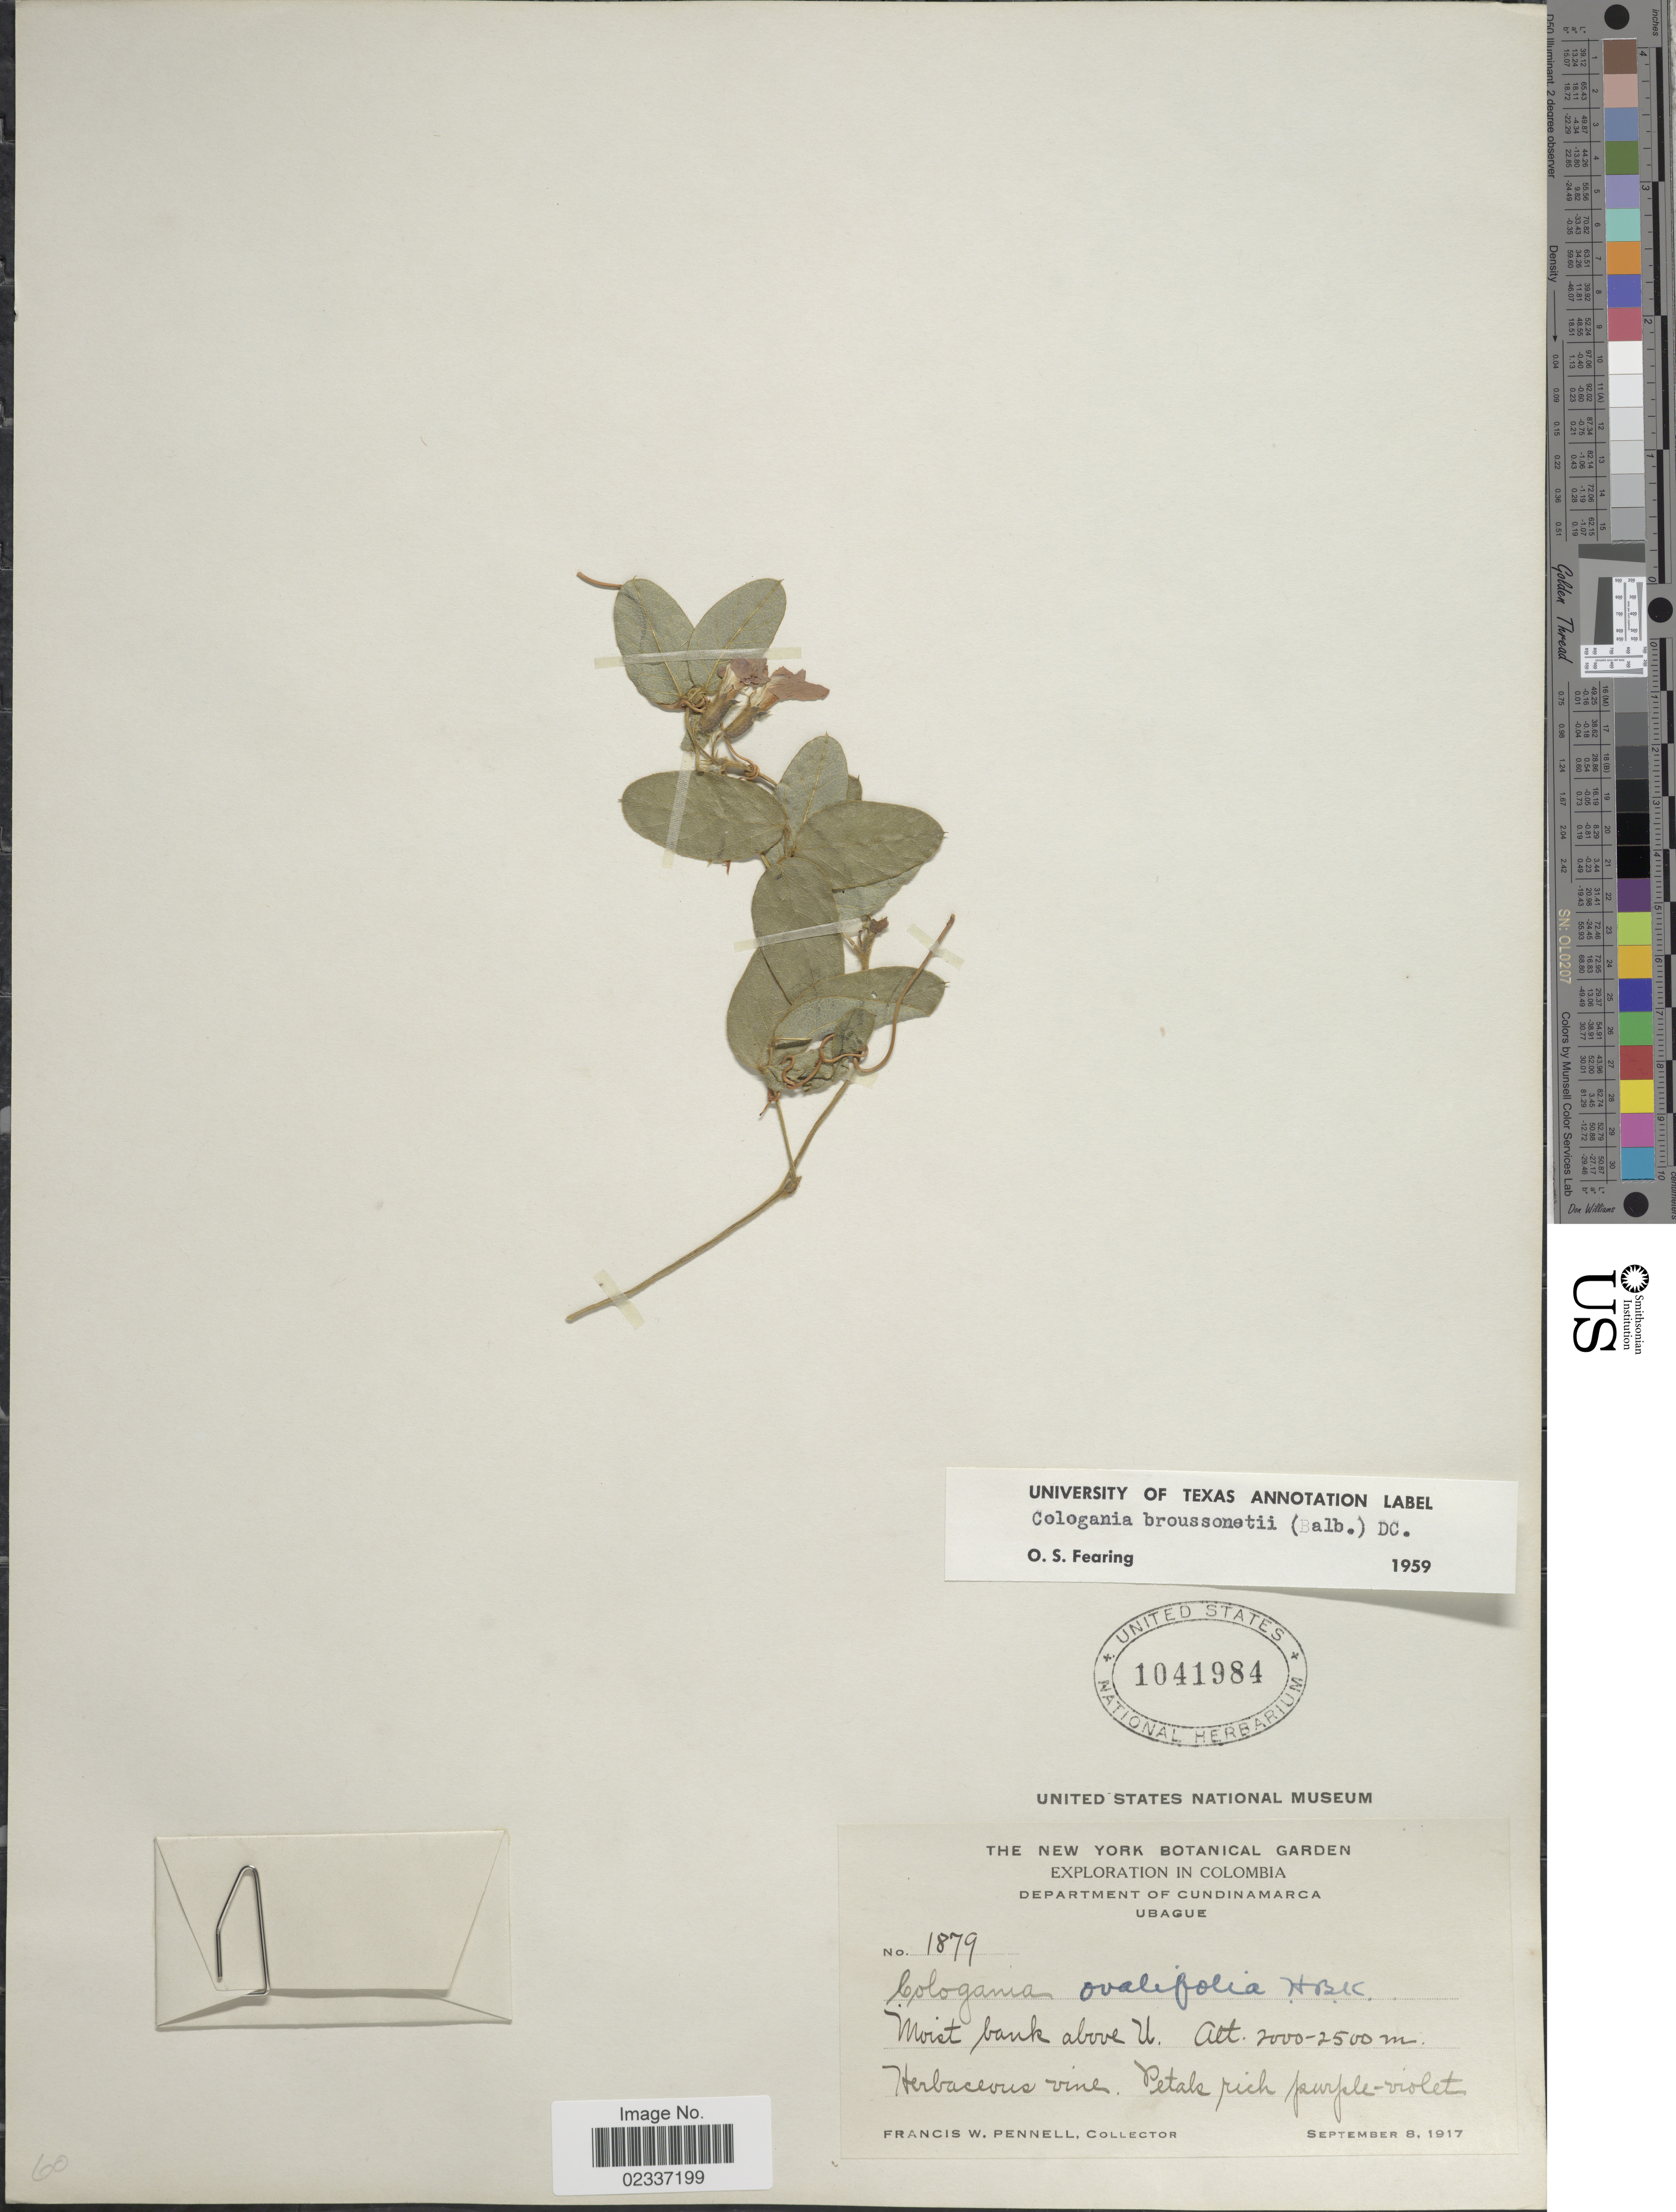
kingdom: Plantae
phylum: Tracheophyta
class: Magnoliopsida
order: Fabales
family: Fabaceae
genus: Cologania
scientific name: Cologania broussonetii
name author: (Balb.) DC.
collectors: F. W. Pennell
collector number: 1879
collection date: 1917-09-08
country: Colombia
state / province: Cundinamarca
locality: Department of Cundinamarca, Ubague, Moist bank above U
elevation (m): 2000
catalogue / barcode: US 1041984